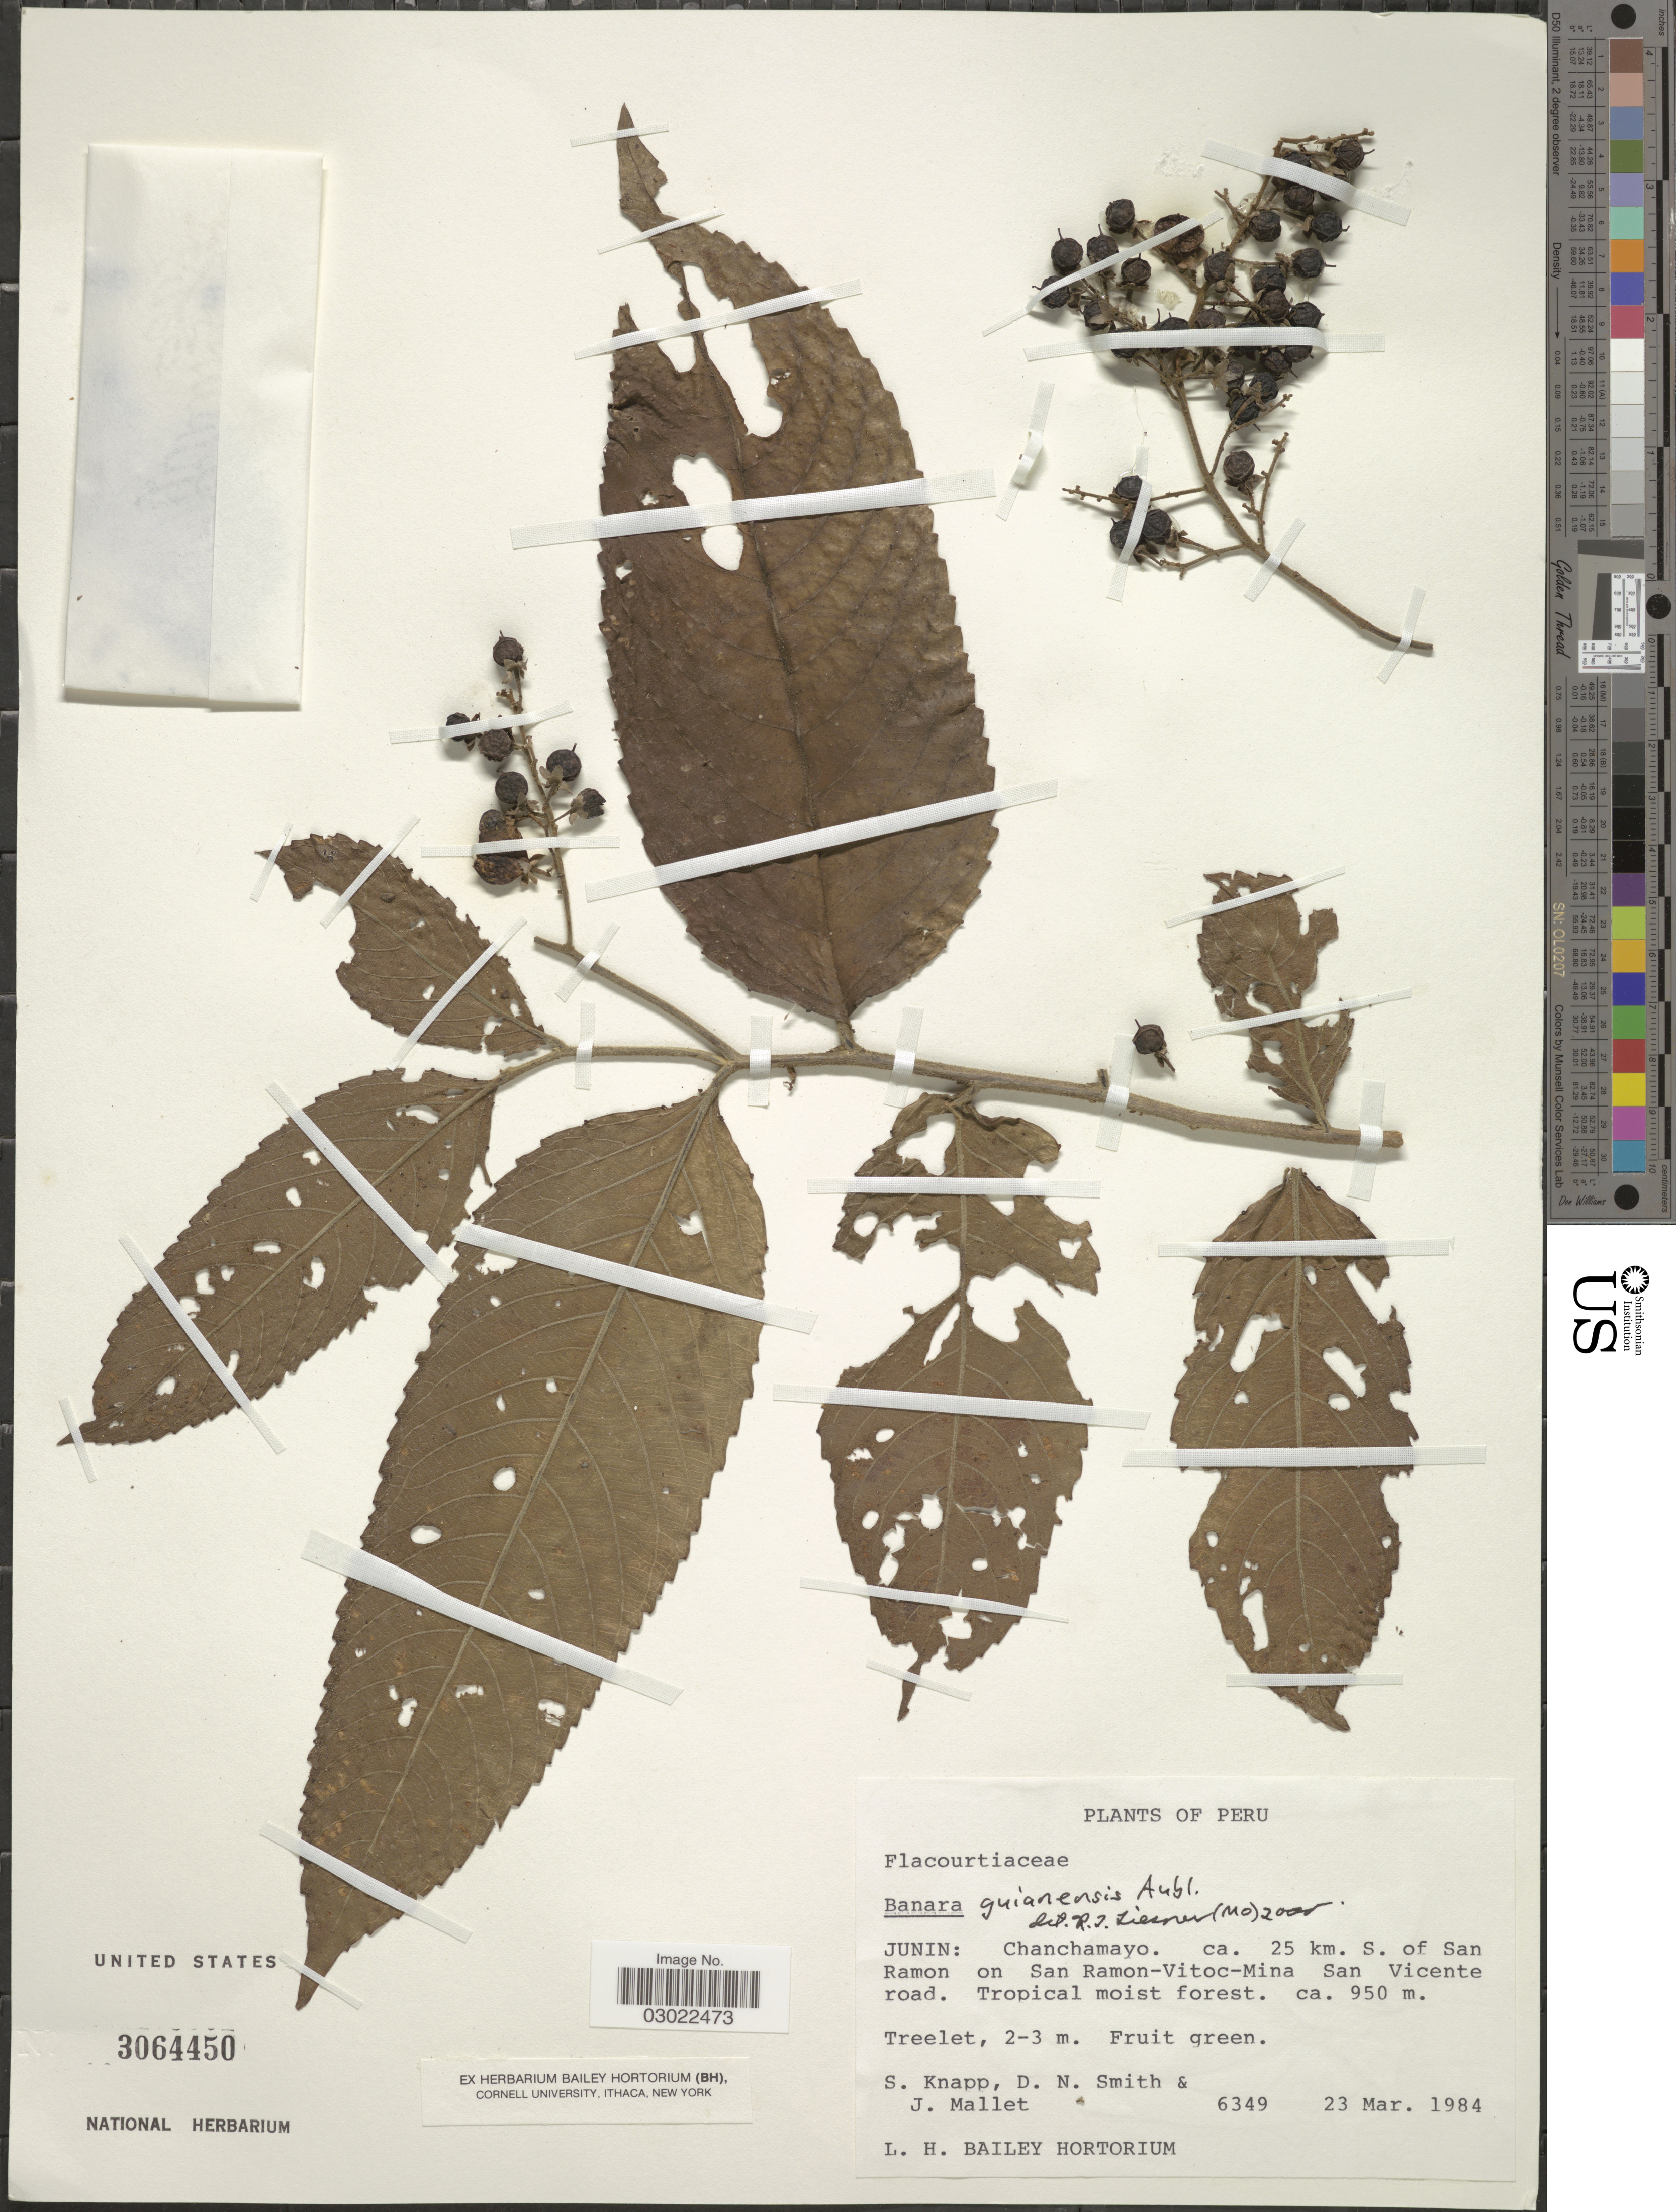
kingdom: Plantae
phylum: Tracheophyta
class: Magnoliopsida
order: Malpighiales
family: Salicaceae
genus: Banara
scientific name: Banara guianensis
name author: Aubl.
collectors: S. Knapp, D. Smith & J. Mallet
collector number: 6349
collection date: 1984-03-23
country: Peru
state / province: Junín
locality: Junin: Chanchamayo. ca. 25 km. S. of San Ramon on San Ramon-Vitoc-Mina San Vicente road.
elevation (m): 950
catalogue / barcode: US 3064450